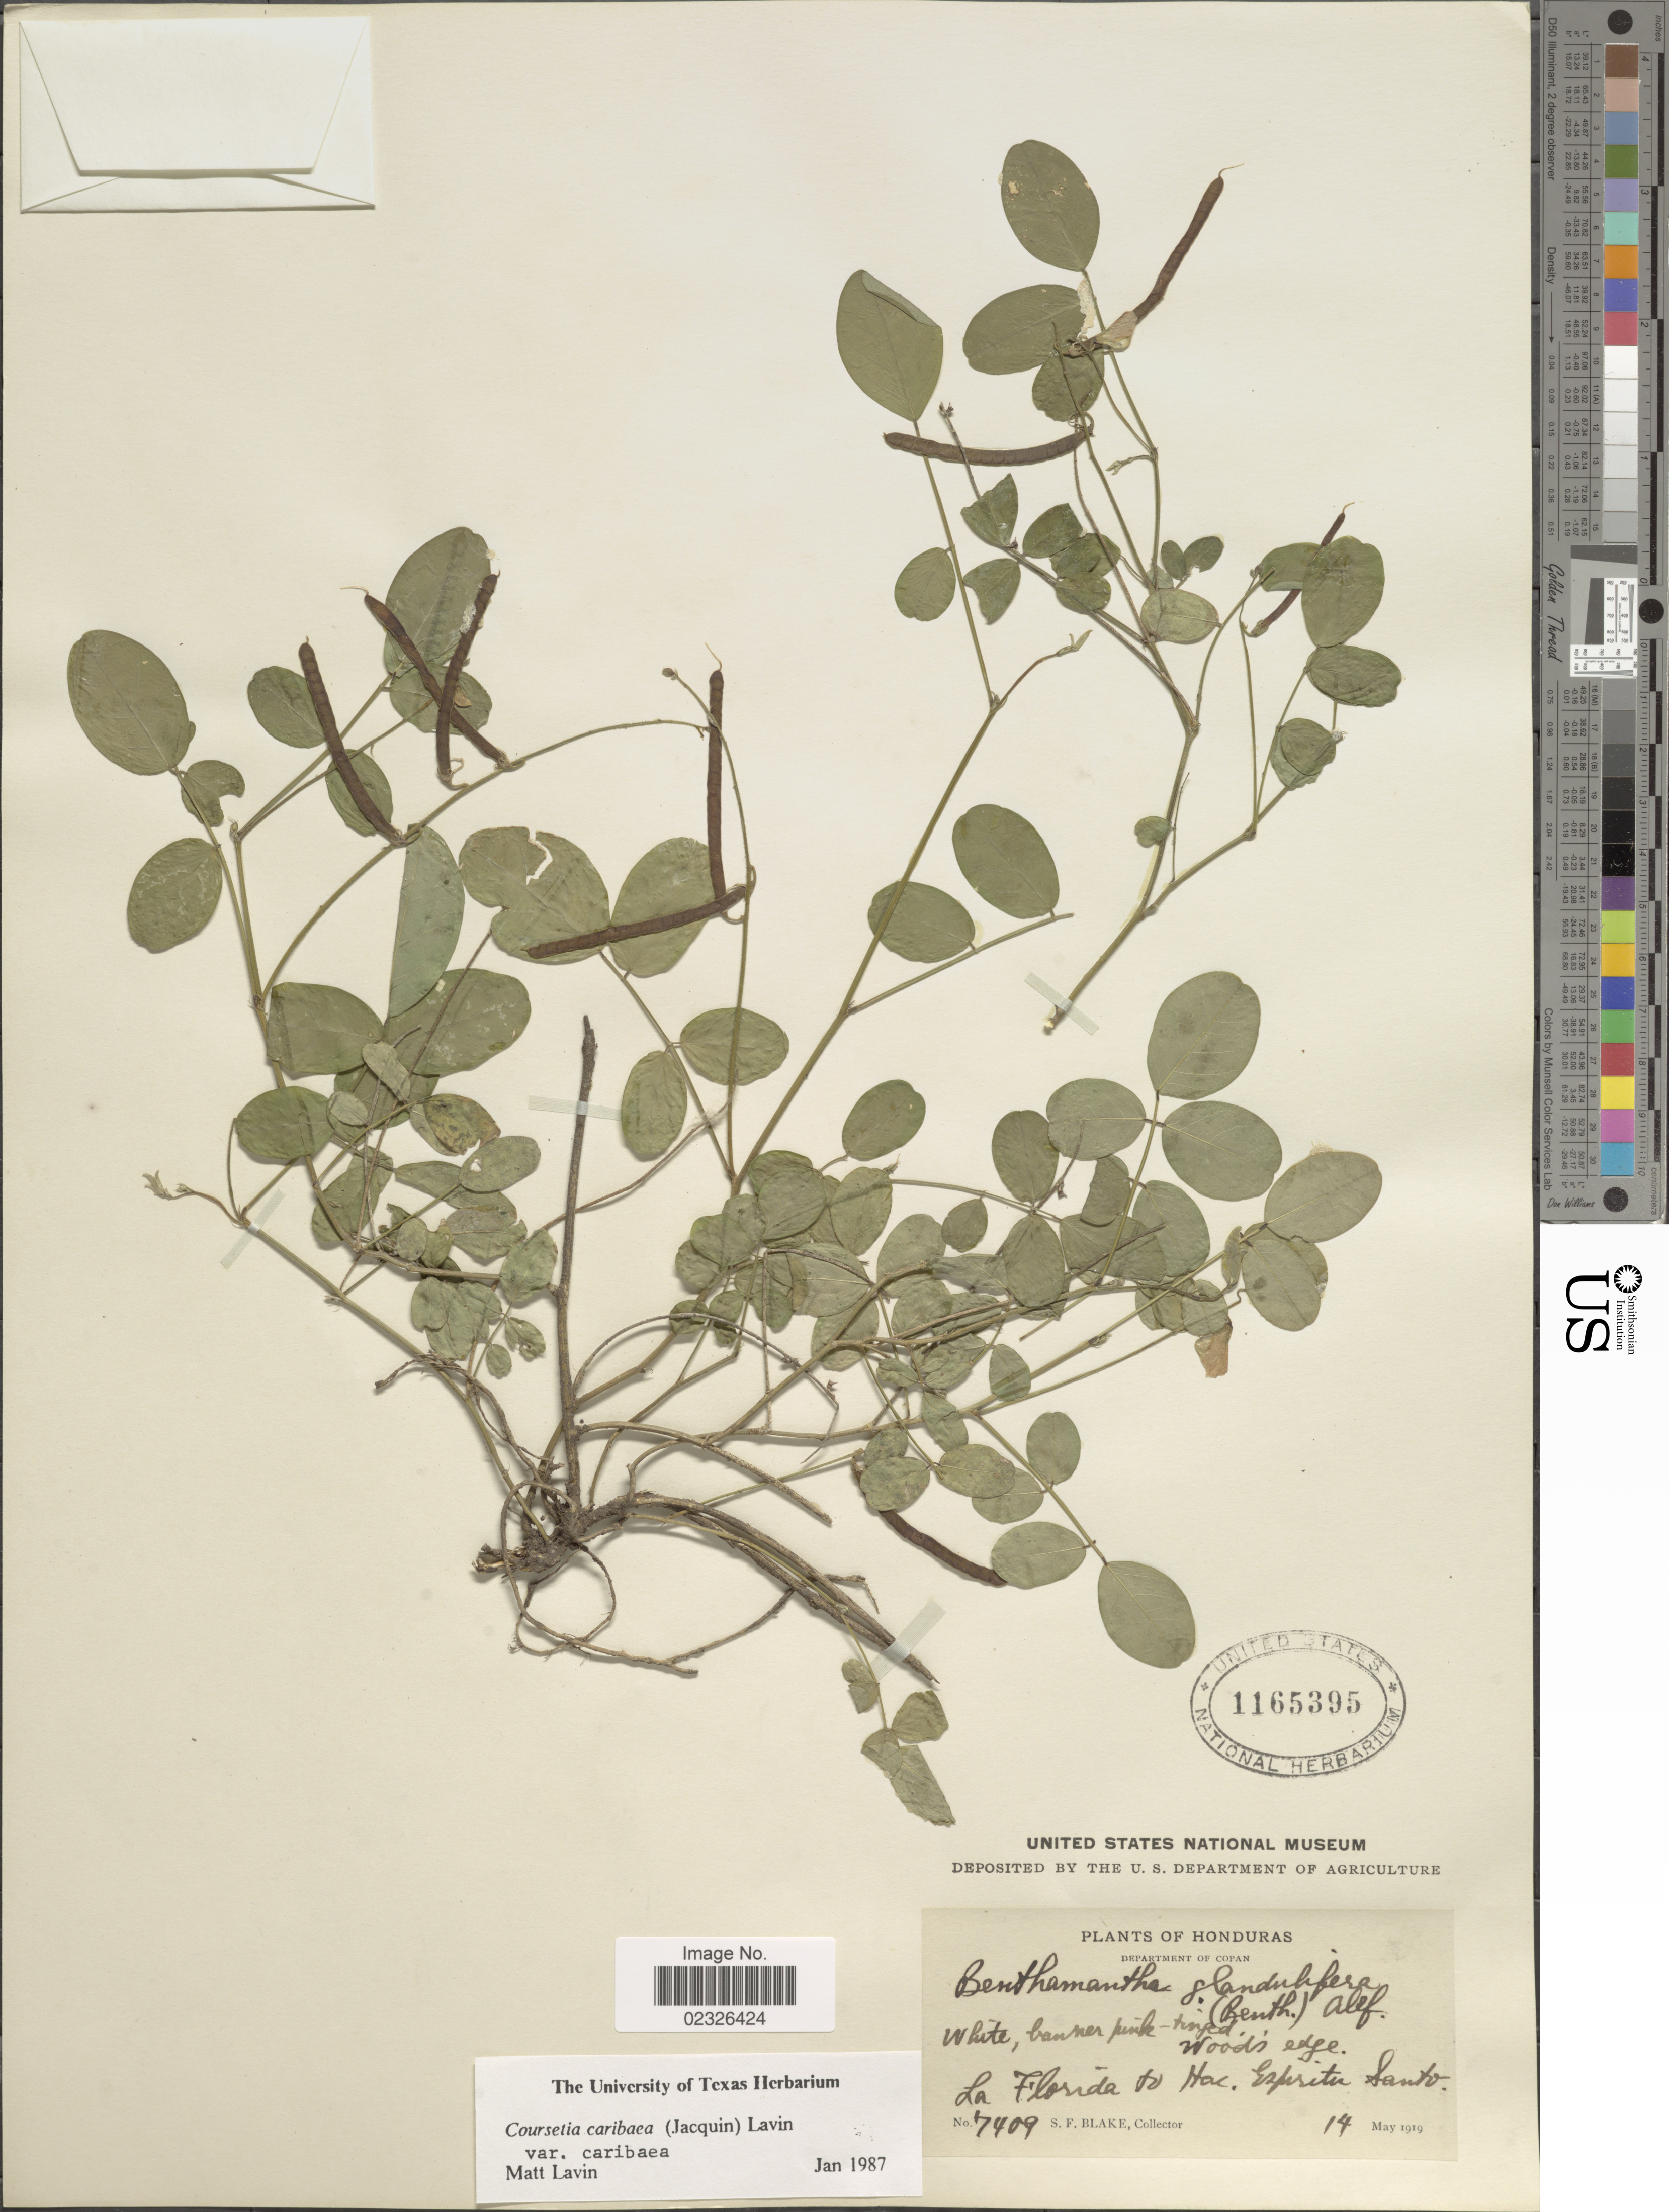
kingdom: Plantae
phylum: Tracheophyta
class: Magnoliopsida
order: Fabales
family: Fabaceae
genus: Coursetia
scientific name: Coursetia caribaea var. caribaea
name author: (Jacq.) Lavin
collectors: S. Blake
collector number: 7409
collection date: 1919-05-14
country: Honduras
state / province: Copán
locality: La Florida to Hac. Esperitu Santo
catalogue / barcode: US 1165395